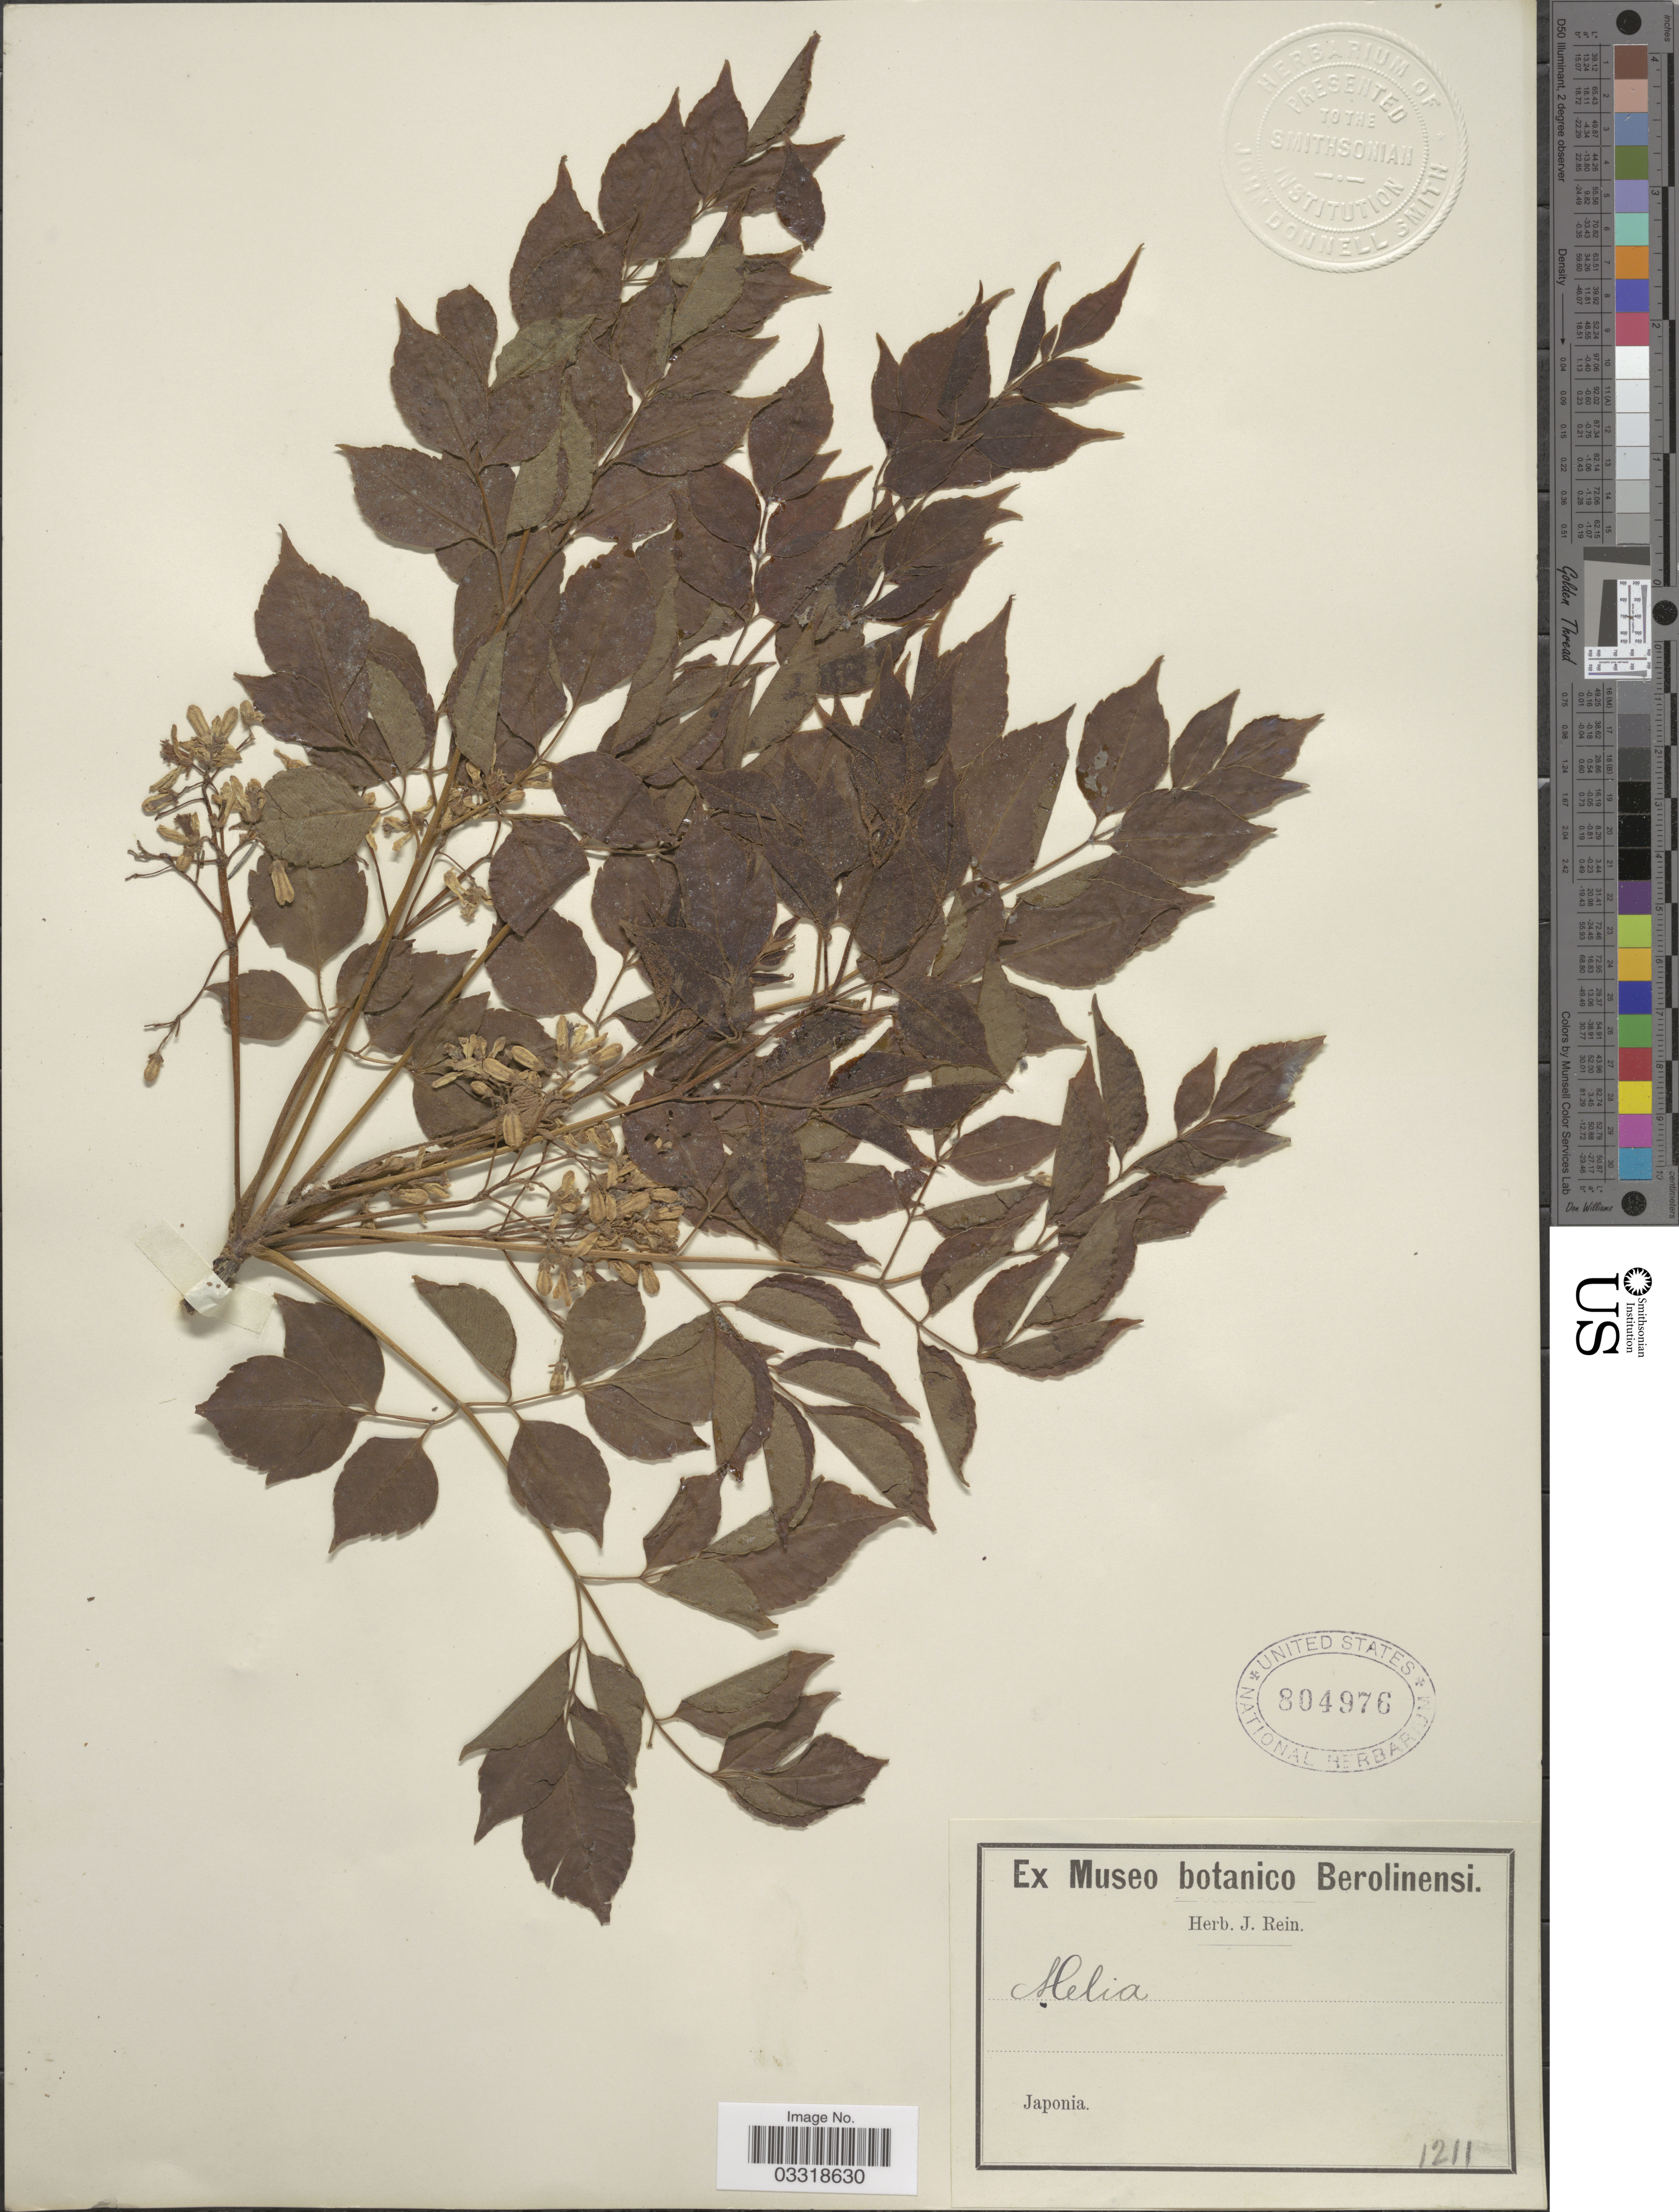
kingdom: Plantae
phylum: Tracheophyta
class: Magnoliopsida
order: Sapindales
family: Meliaceae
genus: Melia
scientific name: Melia sp.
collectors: ex herb. J. Rein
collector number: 1211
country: Japan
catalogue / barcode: US 804976